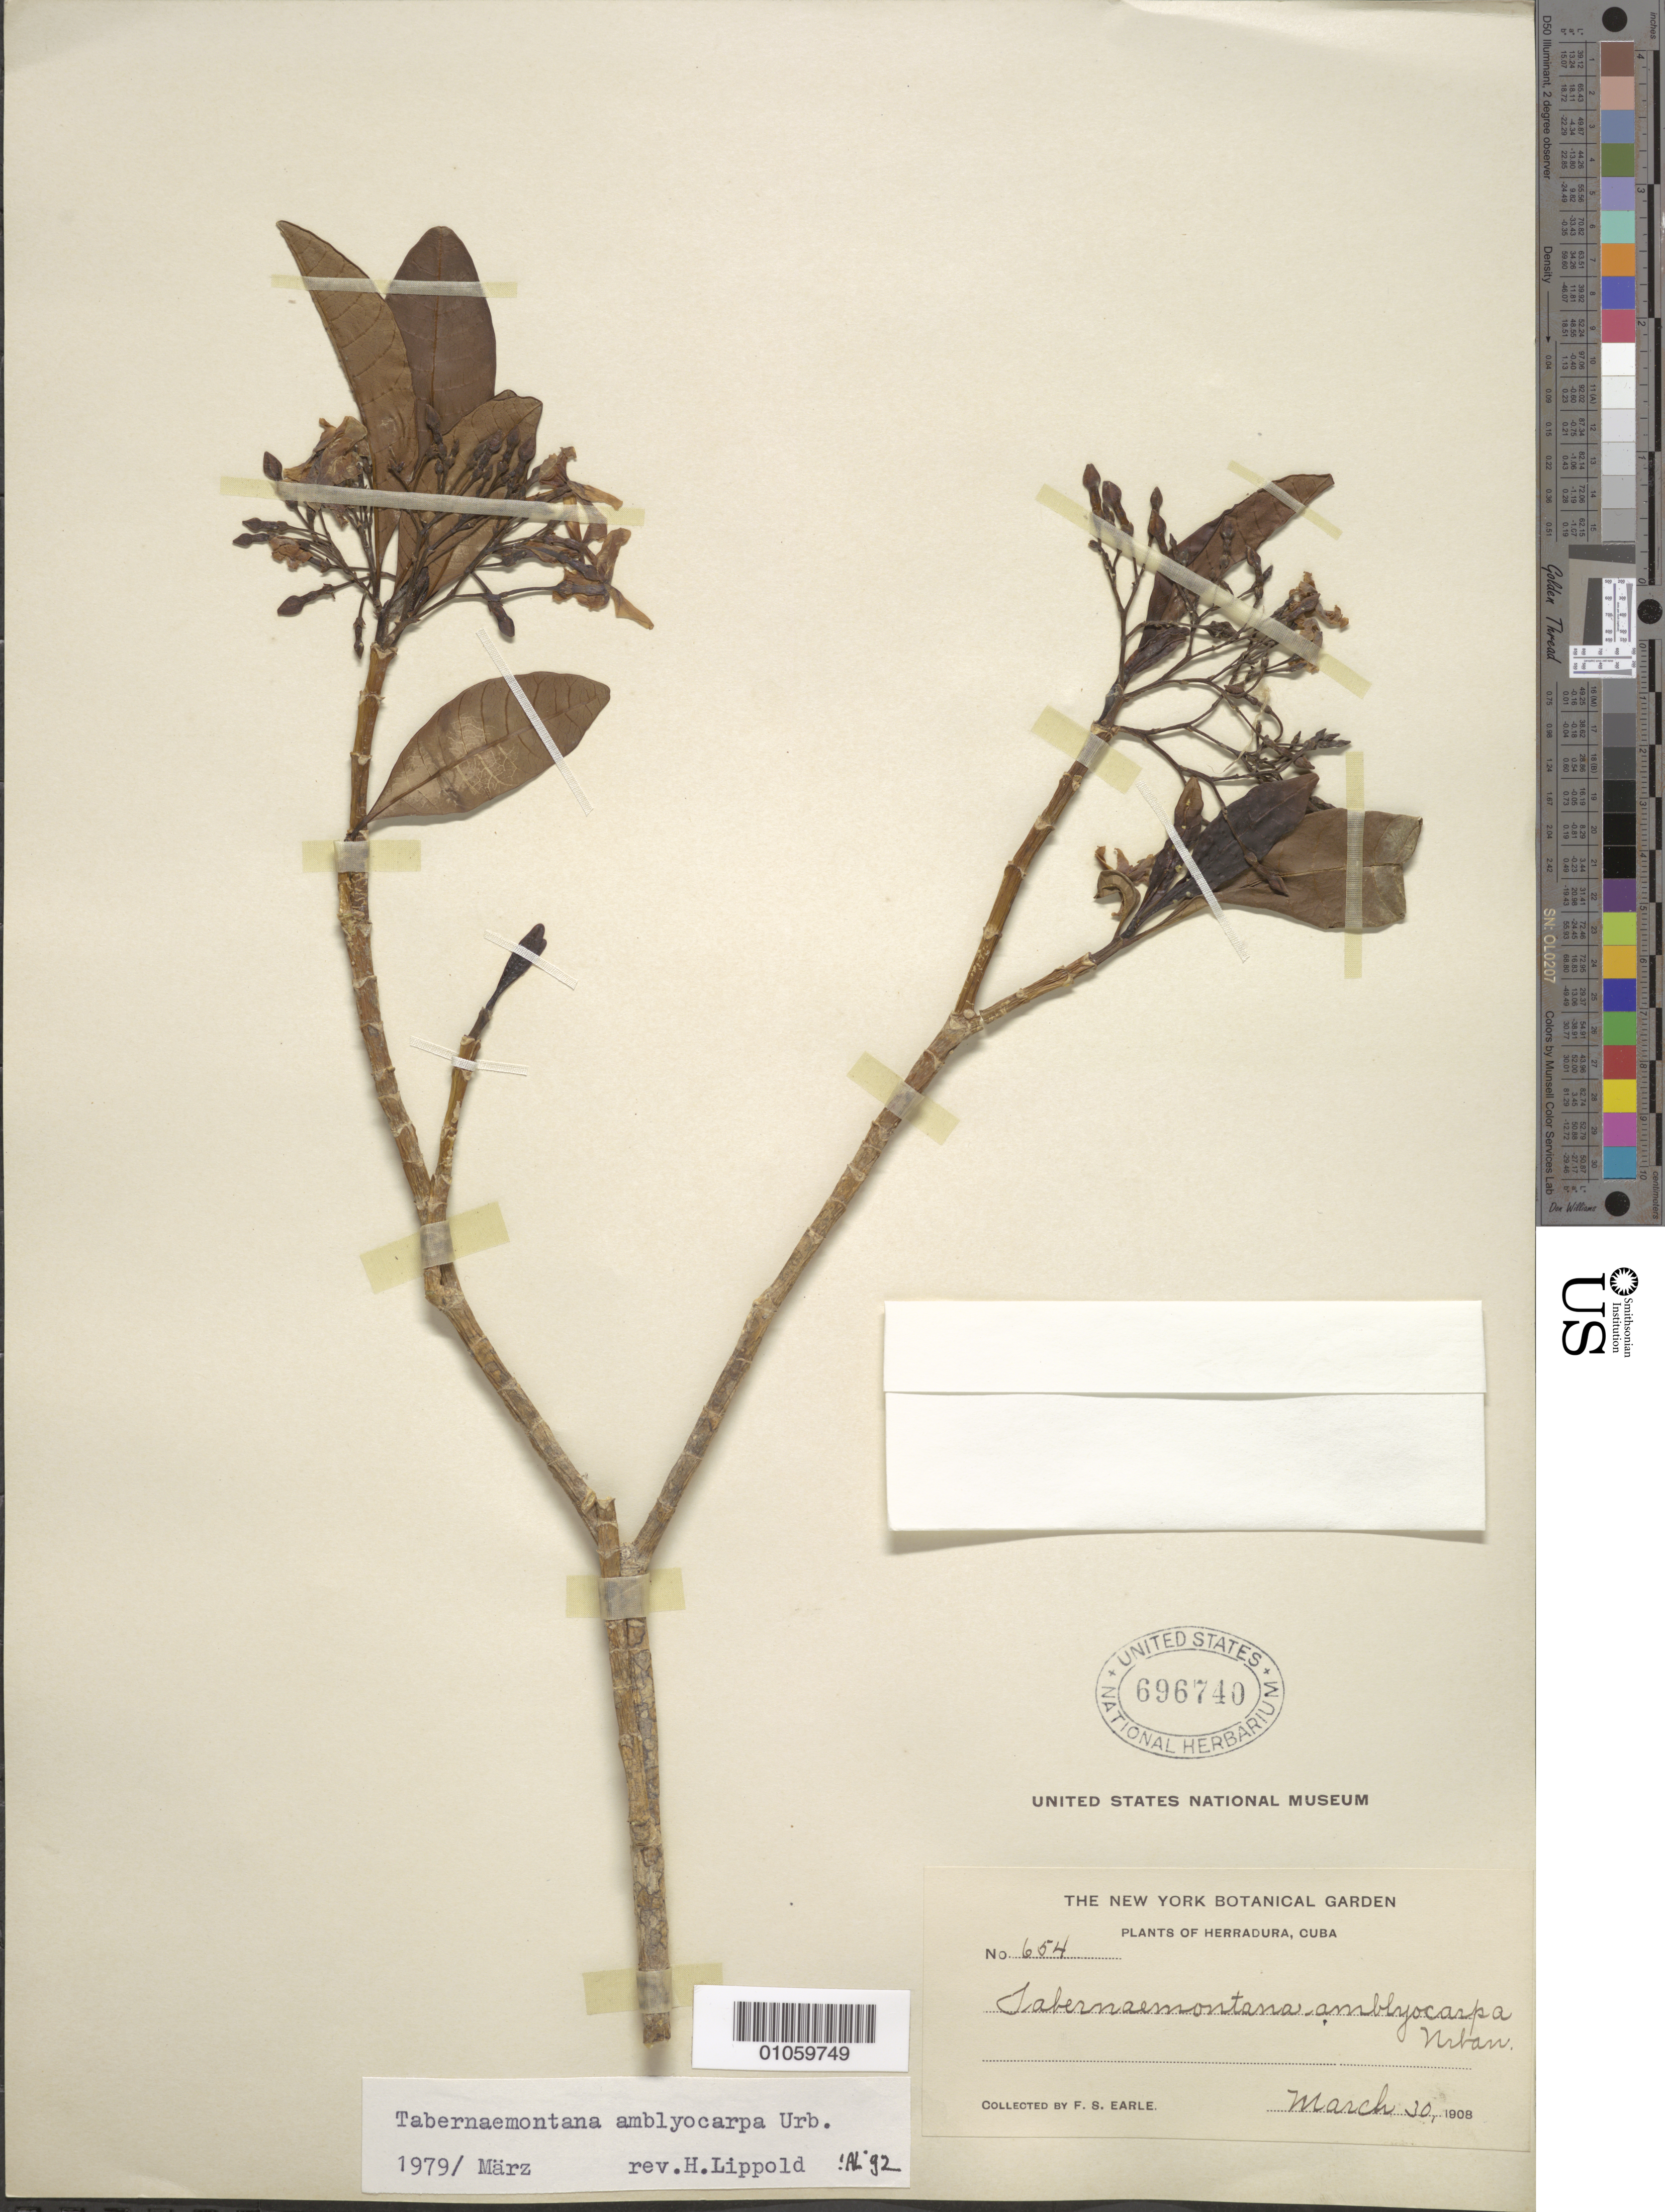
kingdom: Plantae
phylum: Tracheophyta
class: Magnoliopsida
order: Gentianales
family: Apocynaceae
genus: Tabernaemontana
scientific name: Tabernaemontana amblyocarpa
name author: Urb.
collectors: F. S. Earle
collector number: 654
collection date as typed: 30 Mar 1908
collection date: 1908-03-30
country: Cuba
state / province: Matanzas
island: Cuba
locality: Herradura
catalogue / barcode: US 696740